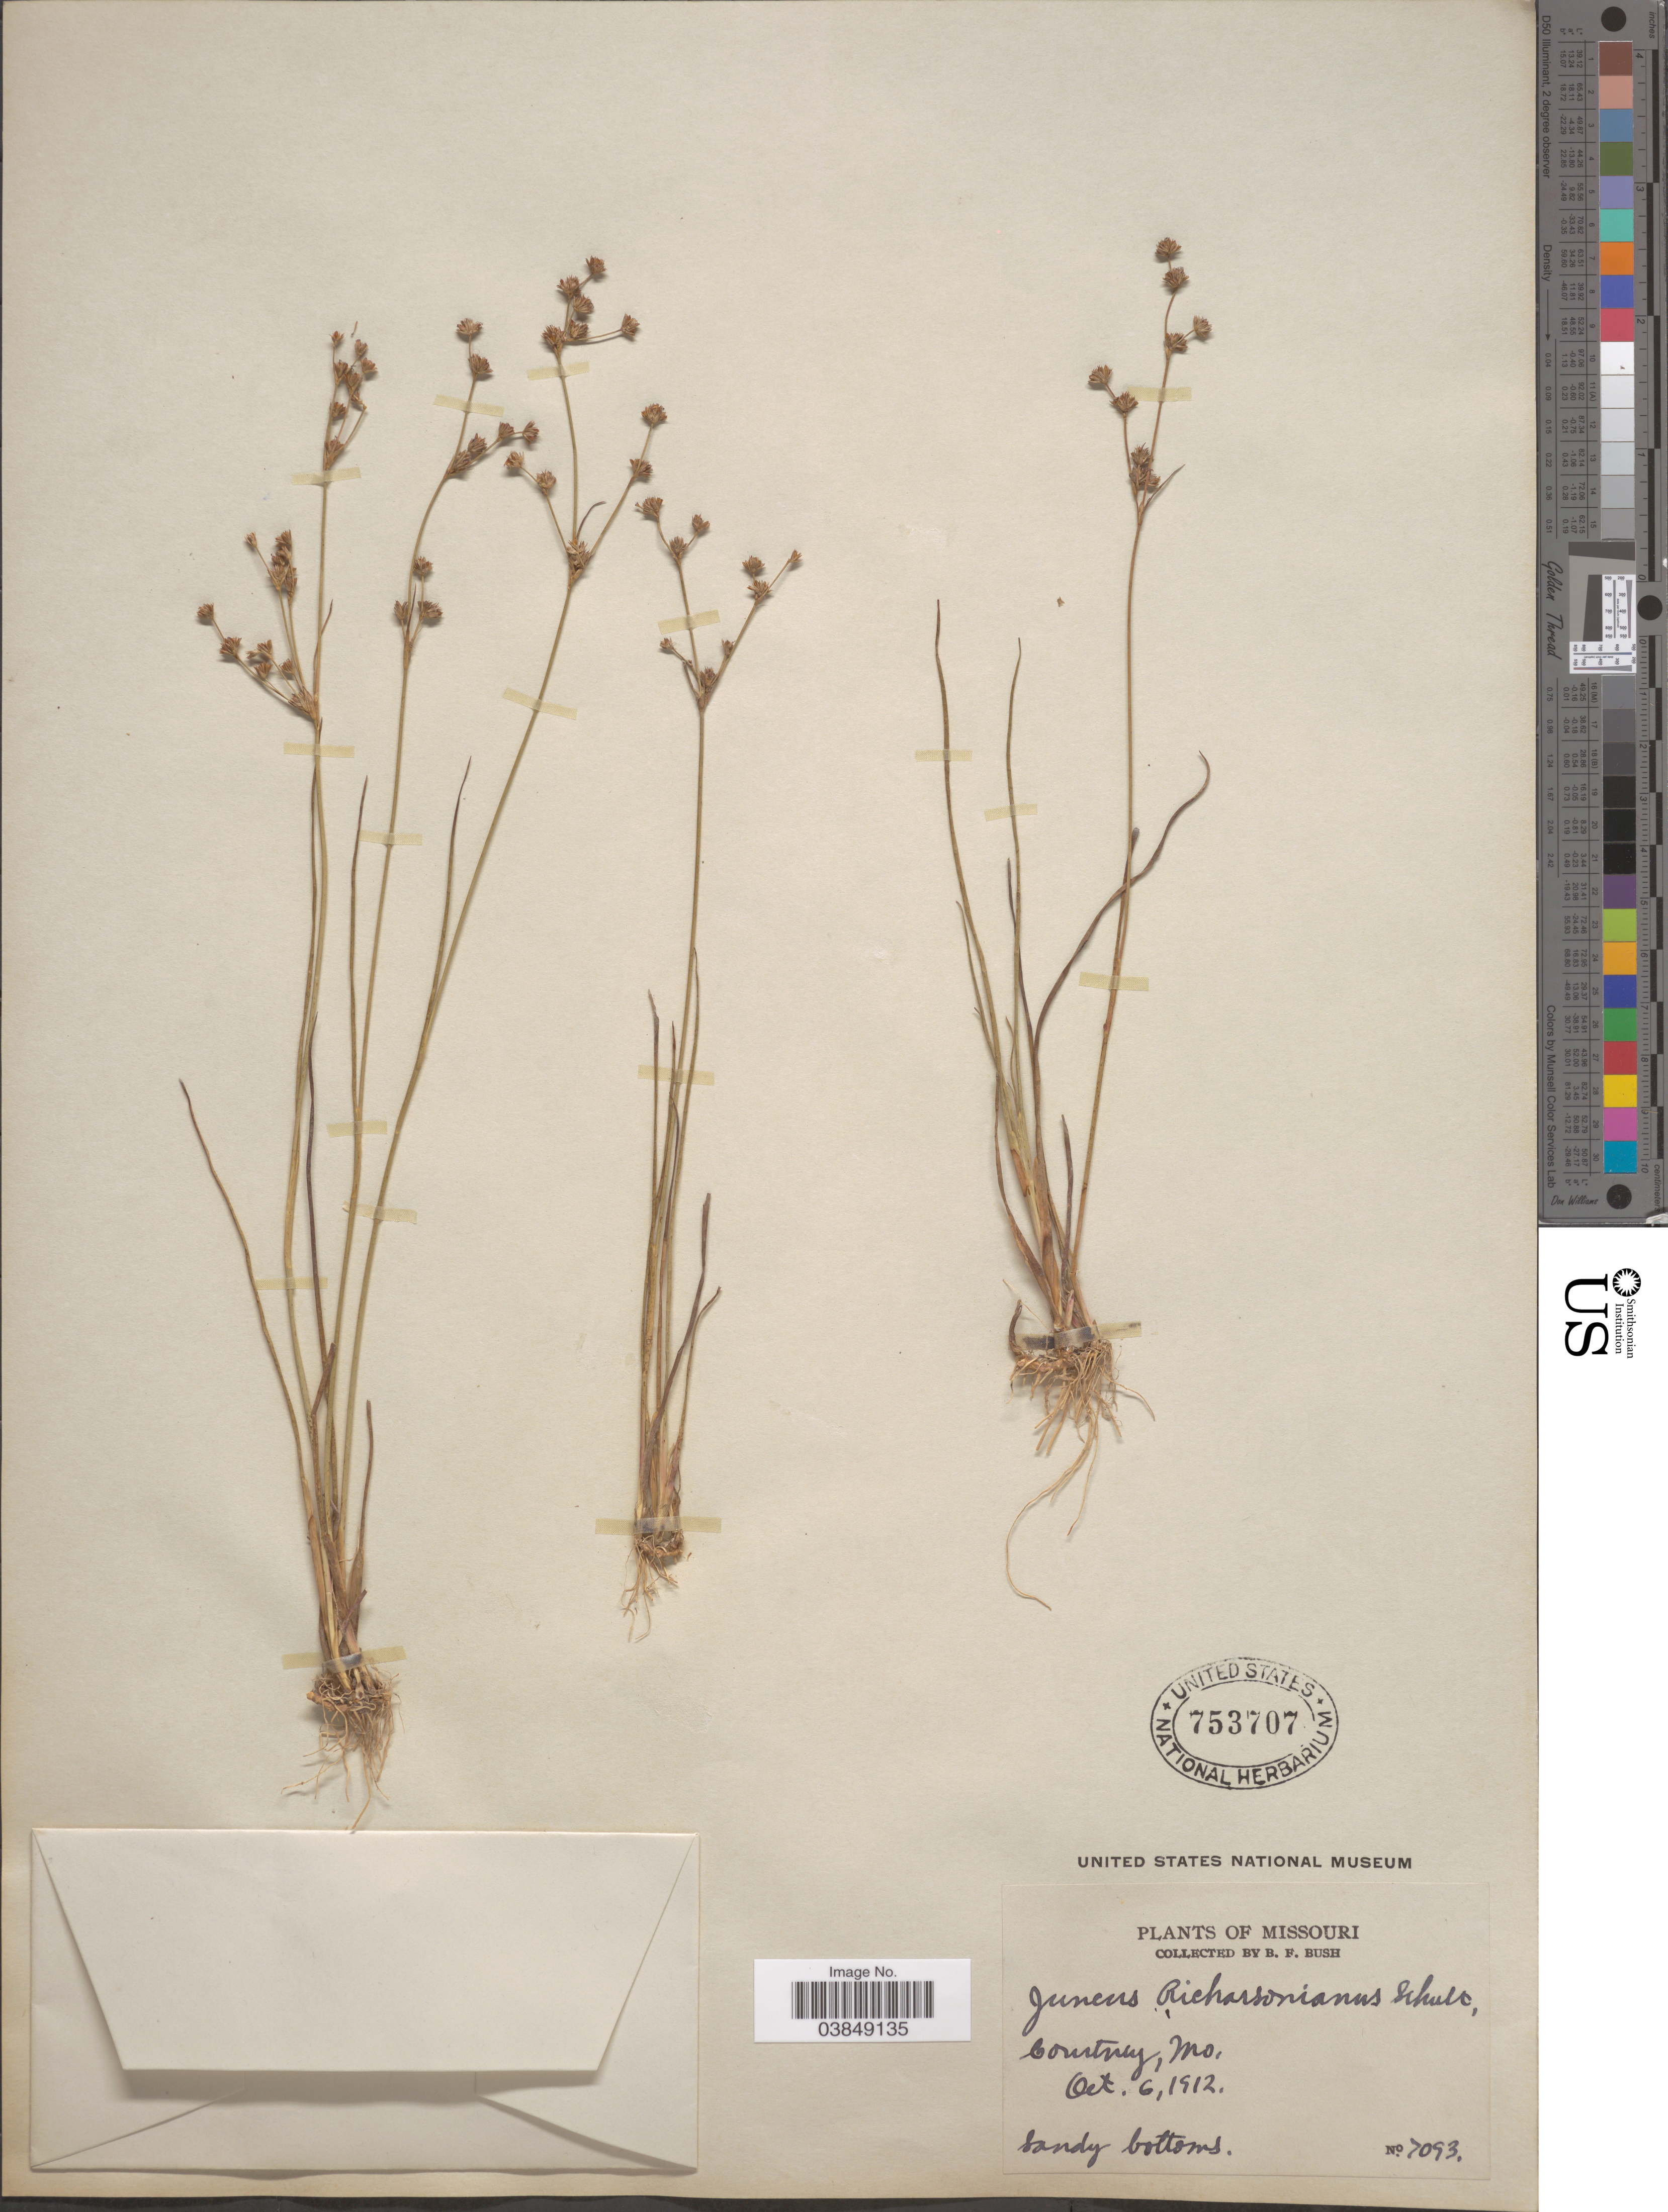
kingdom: Plantae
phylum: Tracheophyta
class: Liliopsida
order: Poales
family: Juncaceae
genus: Juncus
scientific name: Juncus alpinus var. rariflorus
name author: (Hartm.) Hartm.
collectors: B. F. Bush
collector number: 7093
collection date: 1912-10-03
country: United States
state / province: Missouri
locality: Courtney.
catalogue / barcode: US 753707